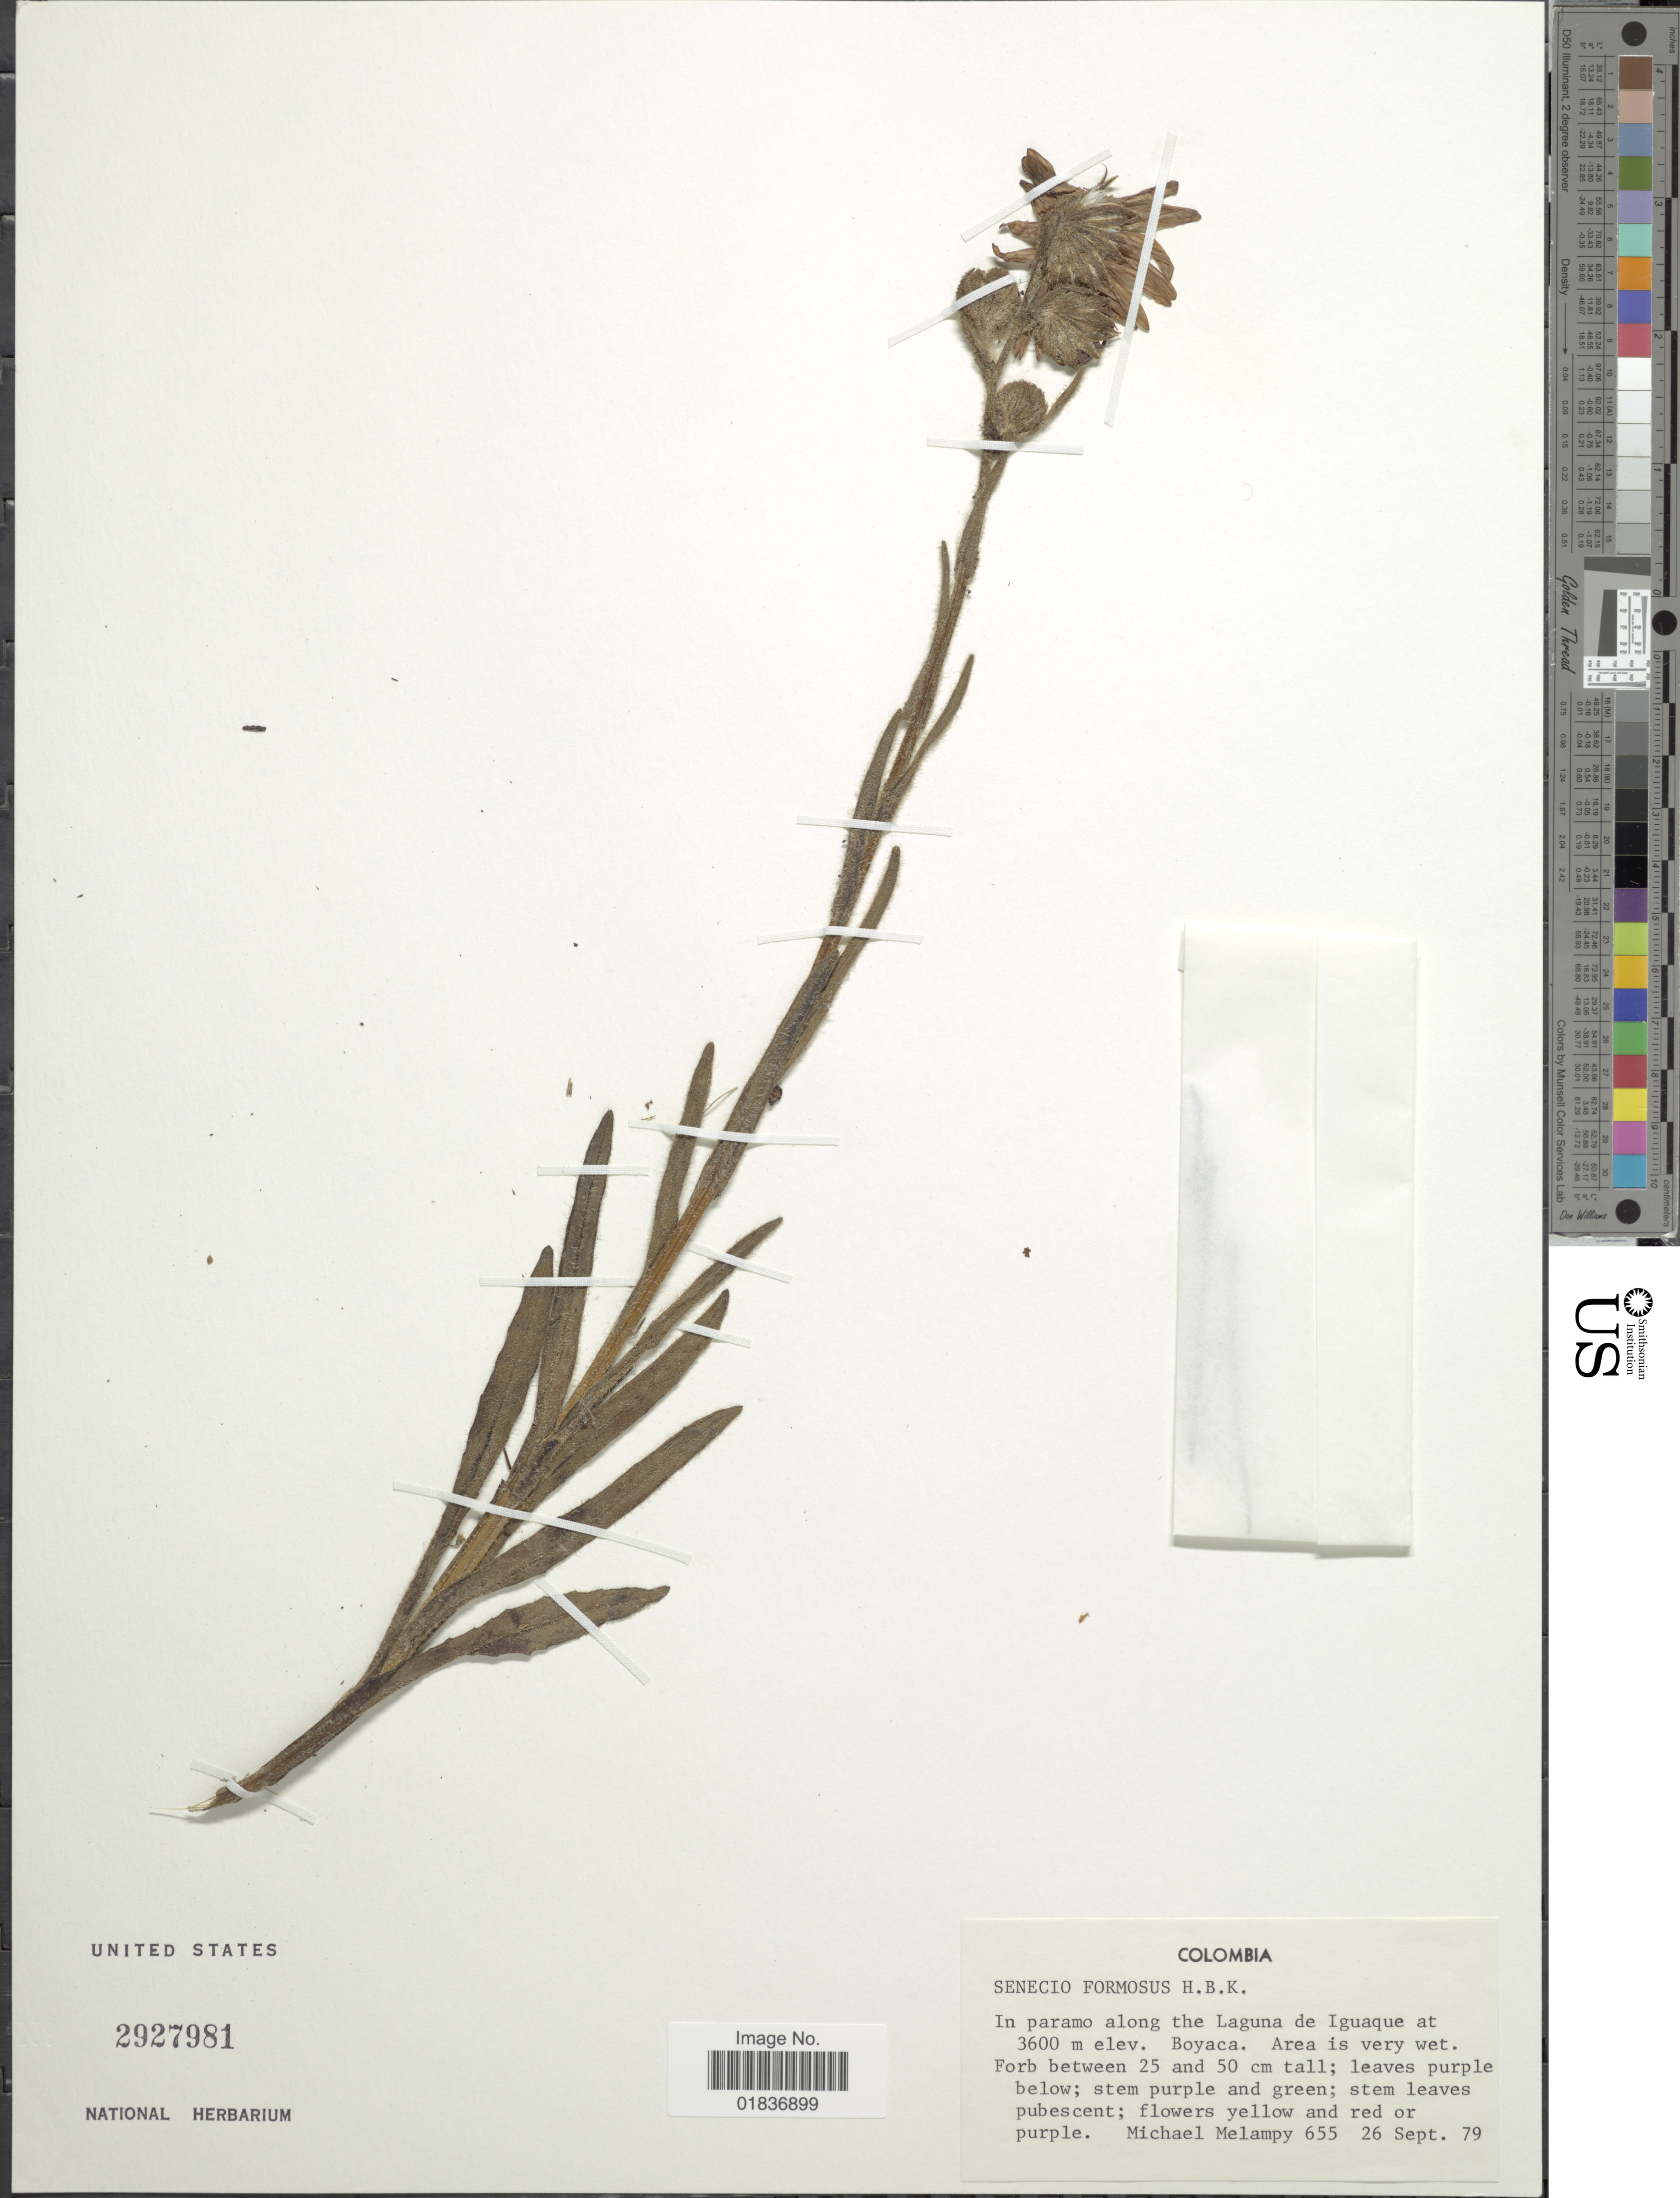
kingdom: Plantae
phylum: Tracheophyta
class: Magnoliopsida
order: Asterales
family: Asteraceae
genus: Senecio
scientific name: Senecio wedglacialis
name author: Cuatrec.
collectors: M. Melampy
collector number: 655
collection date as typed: Transcribed d/m/y: 29/9/79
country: Colombia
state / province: Boyacá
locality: In paramo along the Laguna de iguaque at Boyacá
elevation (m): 3600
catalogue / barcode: US 2927981